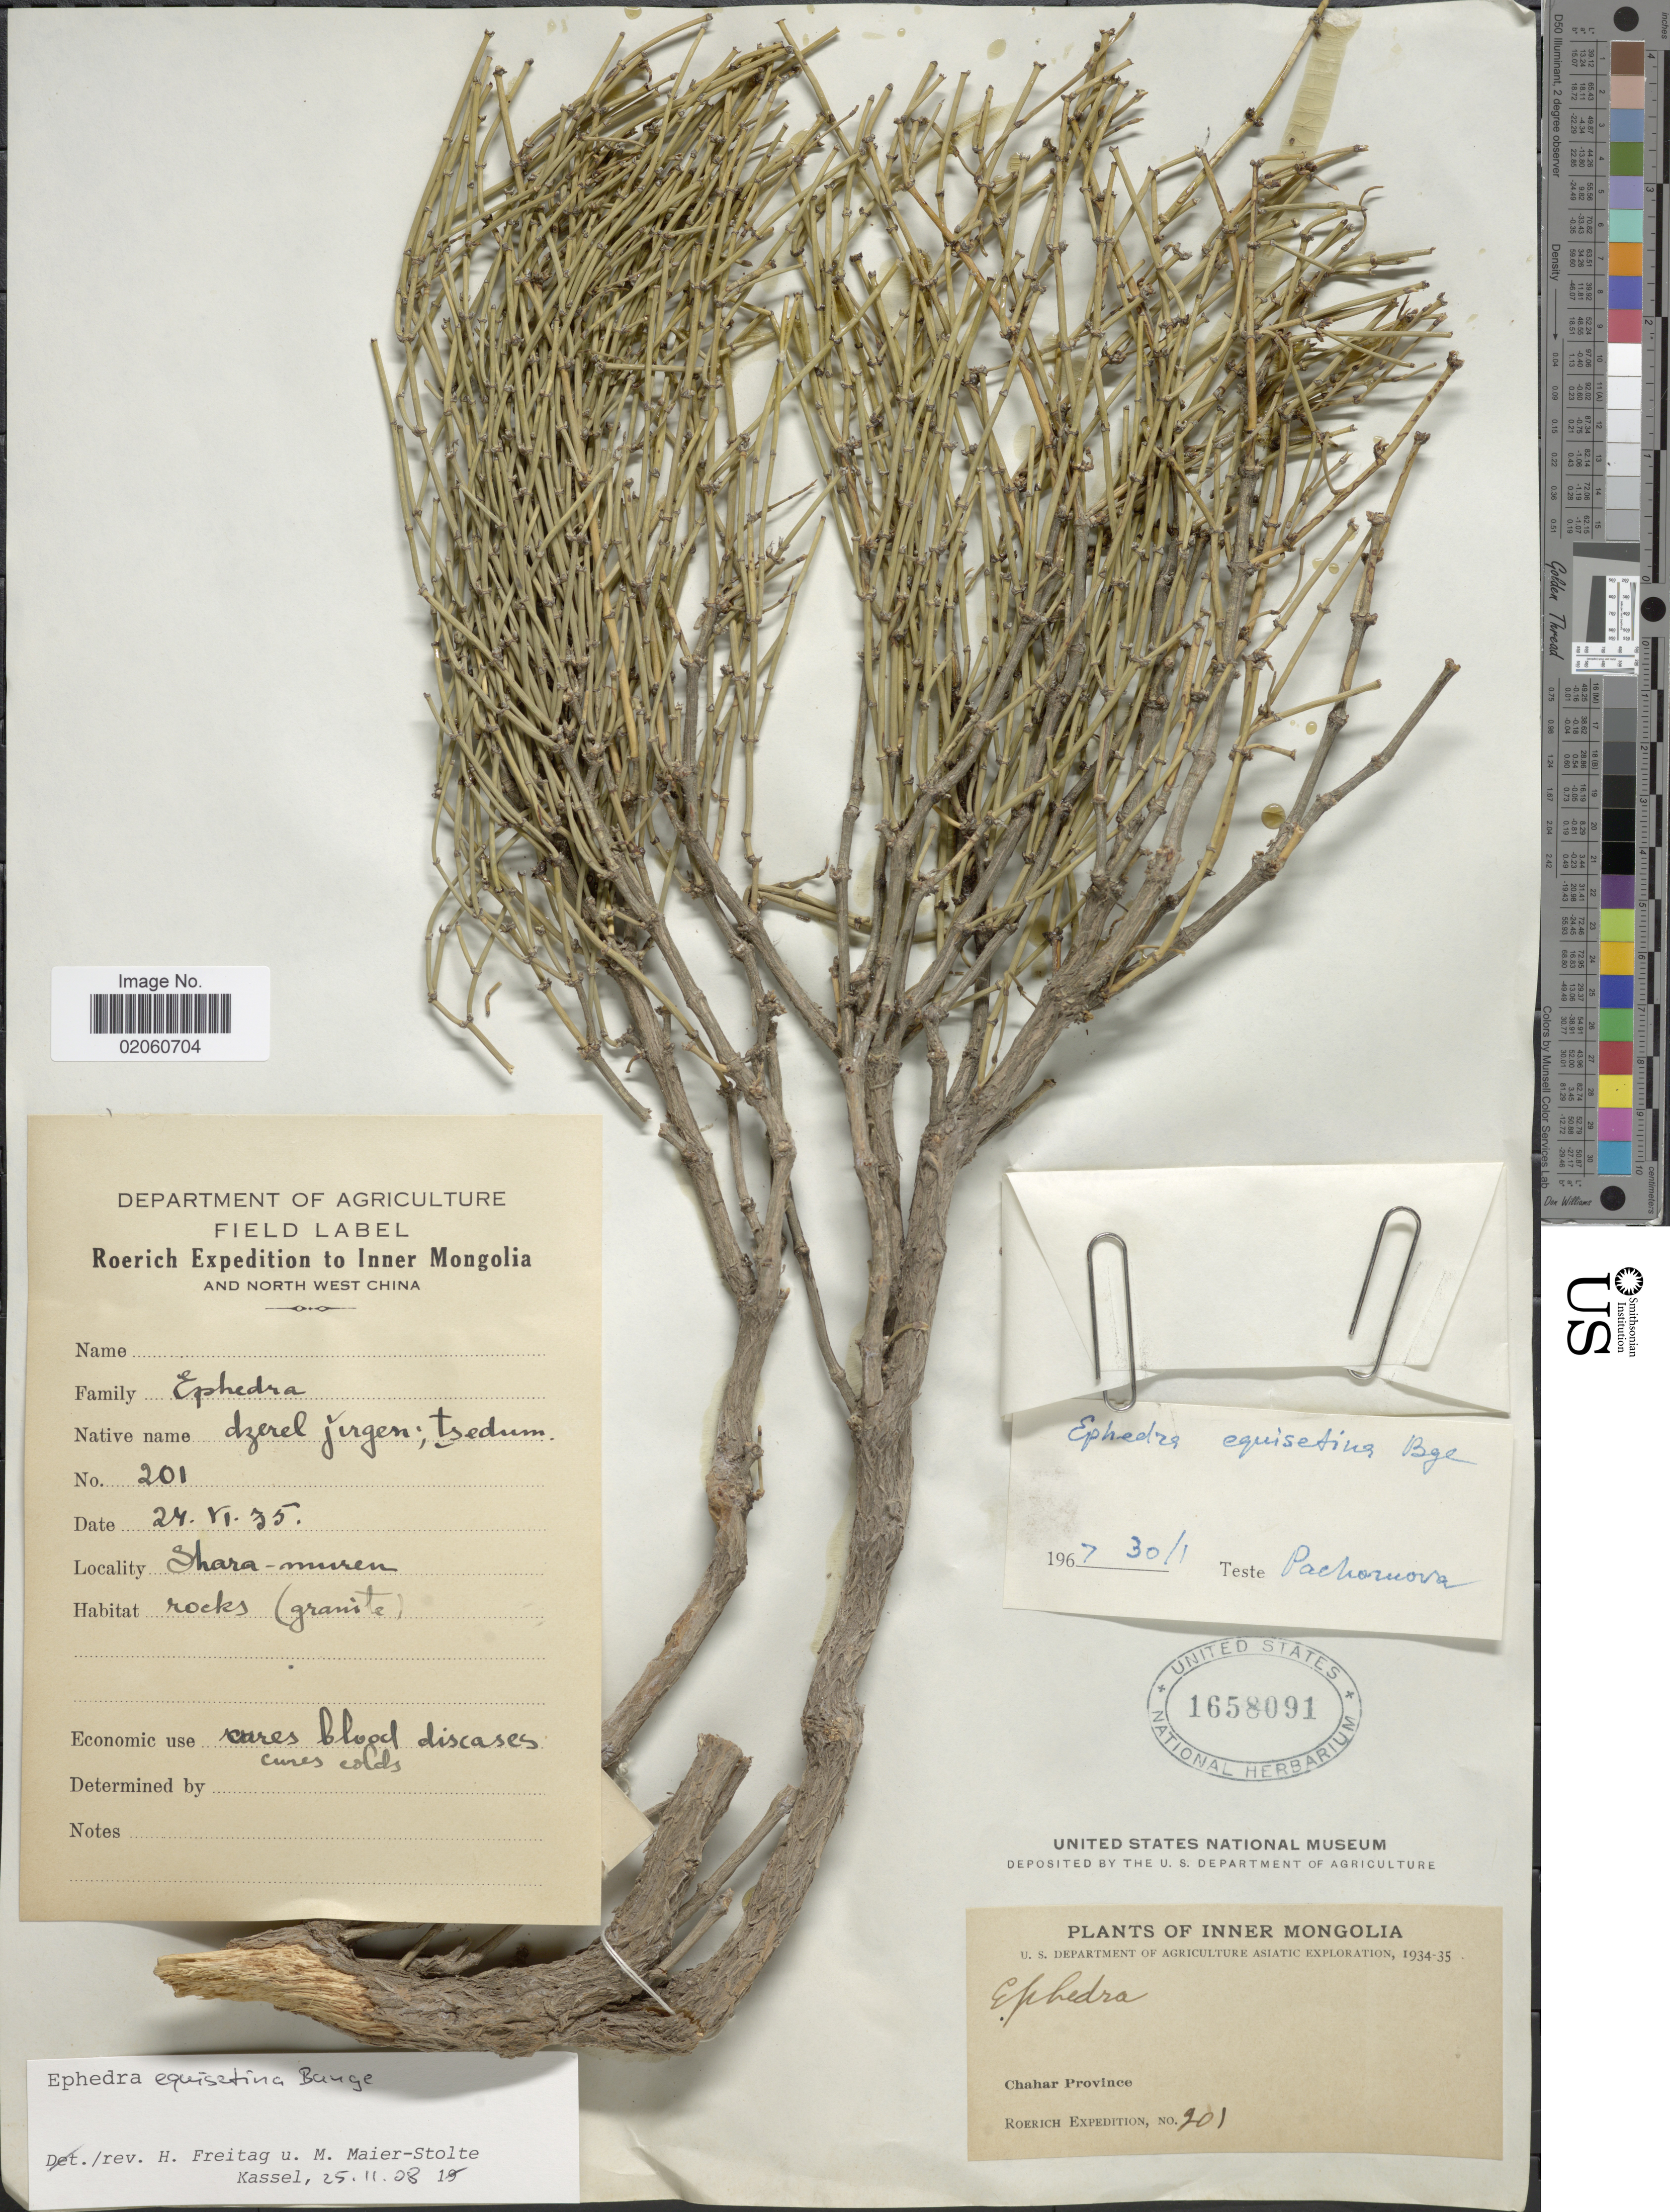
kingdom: Plantae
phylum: Tracheophyta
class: Gnetopsida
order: Ephedrales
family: Ephedraceae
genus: Ephedra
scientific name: Ephedra equisetina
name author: Bunge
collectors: Roerich Expedition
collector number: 201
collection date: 1935-06-24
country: China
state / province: Nei Monggol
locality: Inner Mongolia, Chahar Province, Shara-muren, Inner Monolia and North West China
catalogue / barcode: US 1658091